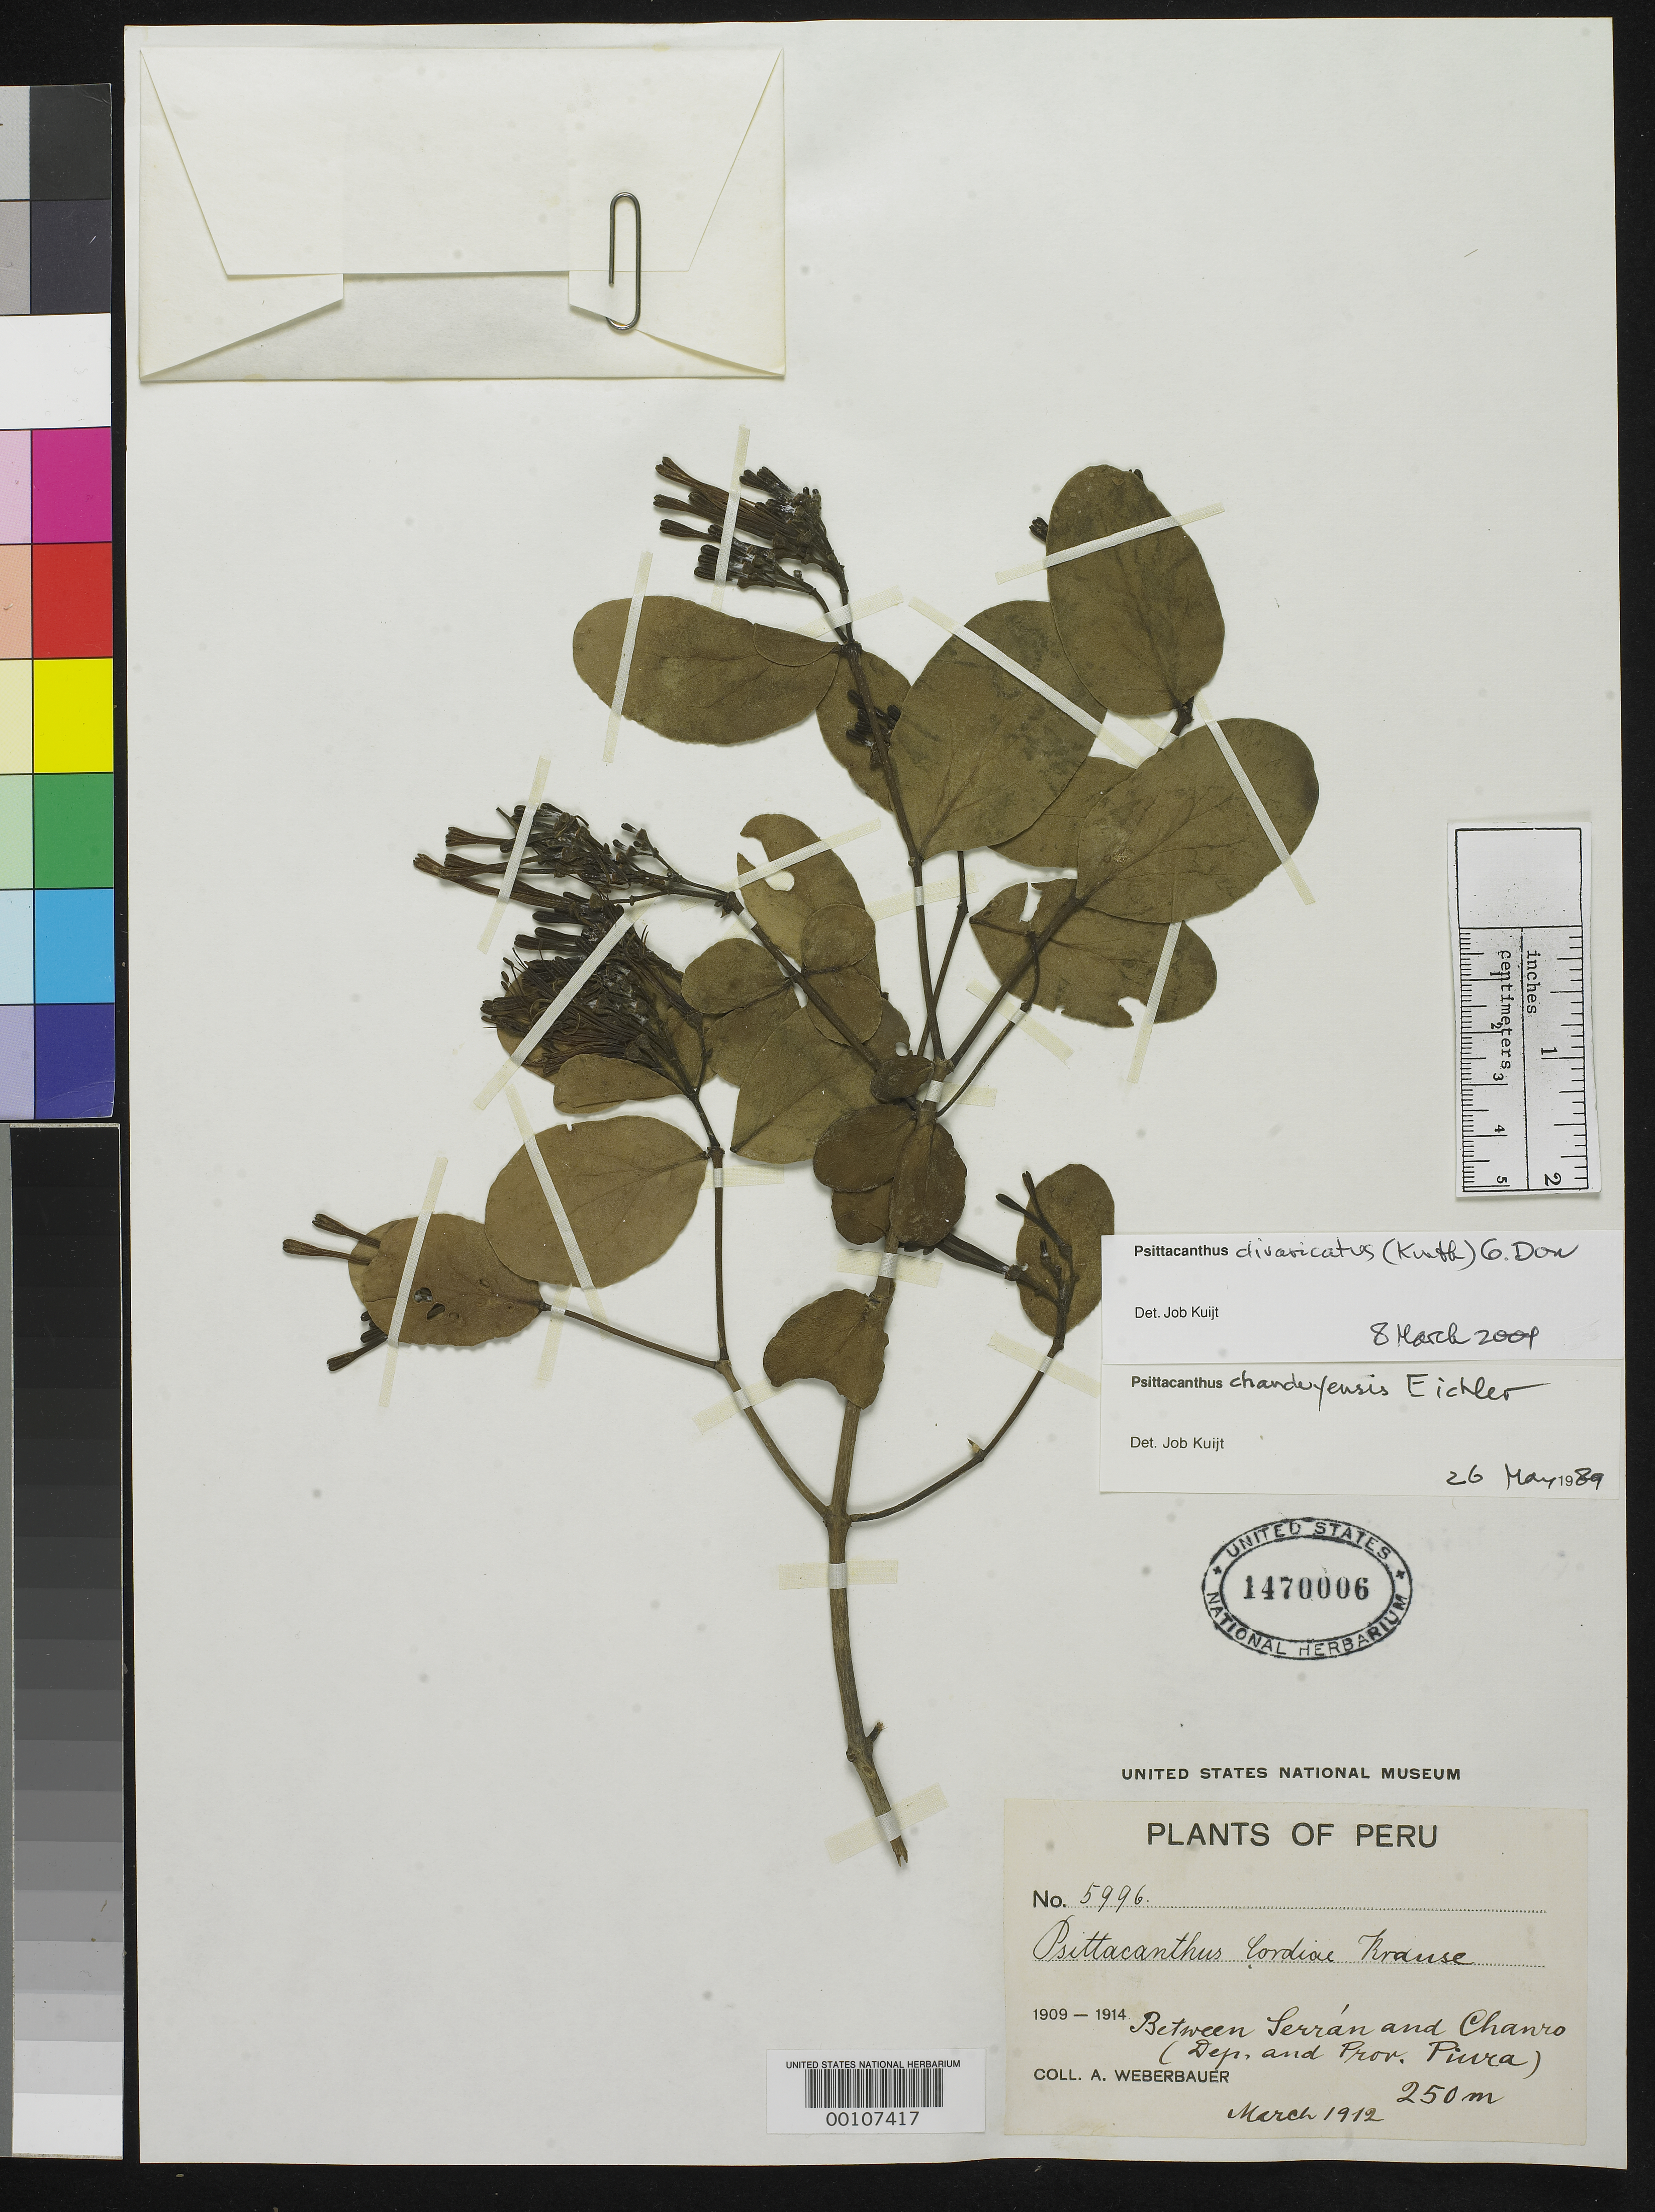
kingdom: Plantae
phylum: Tracheophyta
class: Magnoliopsida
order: Santalales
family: Loranthaceae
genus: Psittacanthus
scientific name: Psittacanthus cordiae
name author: K. Krause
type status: Isotype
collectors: A. Weberbauer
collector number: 5996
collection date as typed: Mar 1912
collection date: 1912-03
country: Peru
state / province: San Martín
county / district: Mariscal Cáceres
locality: Rio Huallaga, margen Derecha del; Balsa Probana; dtto. Tocache Nuevo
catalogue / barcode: US 1470006